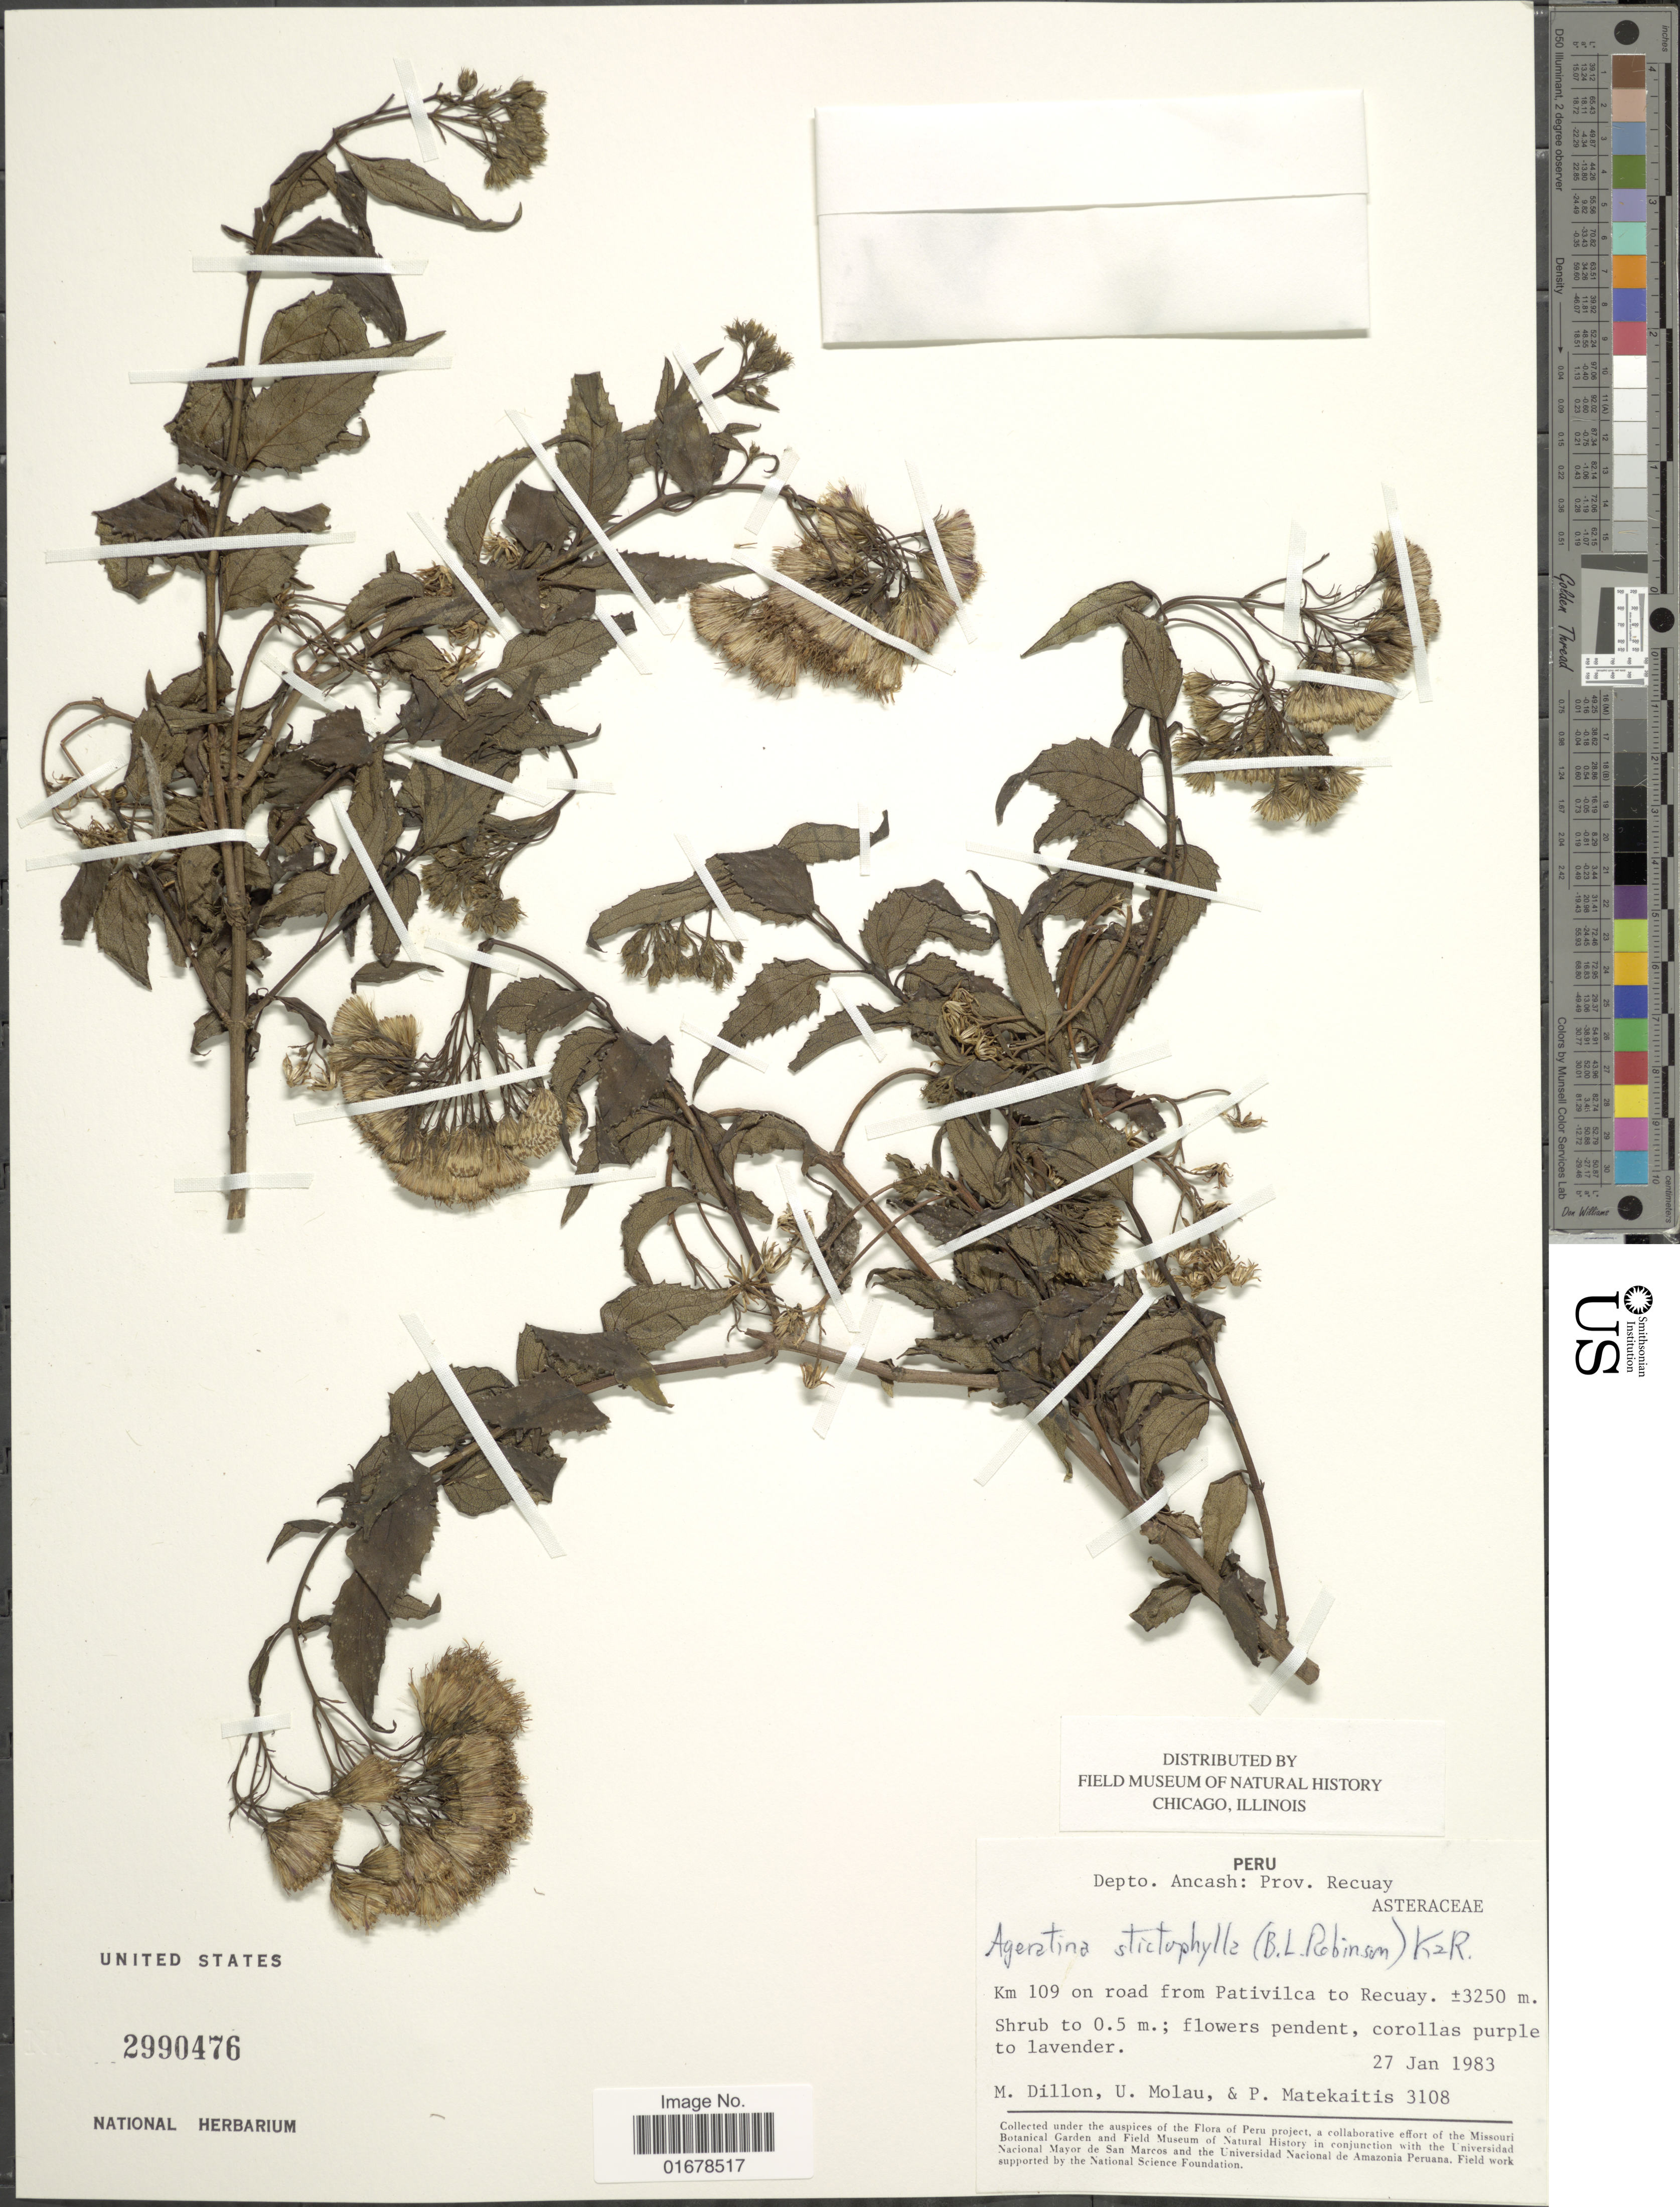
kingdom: Plantae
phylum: Tracheophyta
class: Magnoliopsida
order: Asterales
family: Asteraceae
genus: Ageratina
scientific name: Ageratina stictophylla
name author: (B.L. Rob.) R.M. King & H. Rob.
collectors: M. O. Dillon, U. Molau & P. Matekaitis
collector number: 3108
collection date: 1983-01-27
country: Peru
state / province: Ancash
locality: Depto, Ancash, Prov. Recuay, Km 109 on road from Pativilca to Recuay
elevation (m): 3250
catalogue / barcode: US 2990476